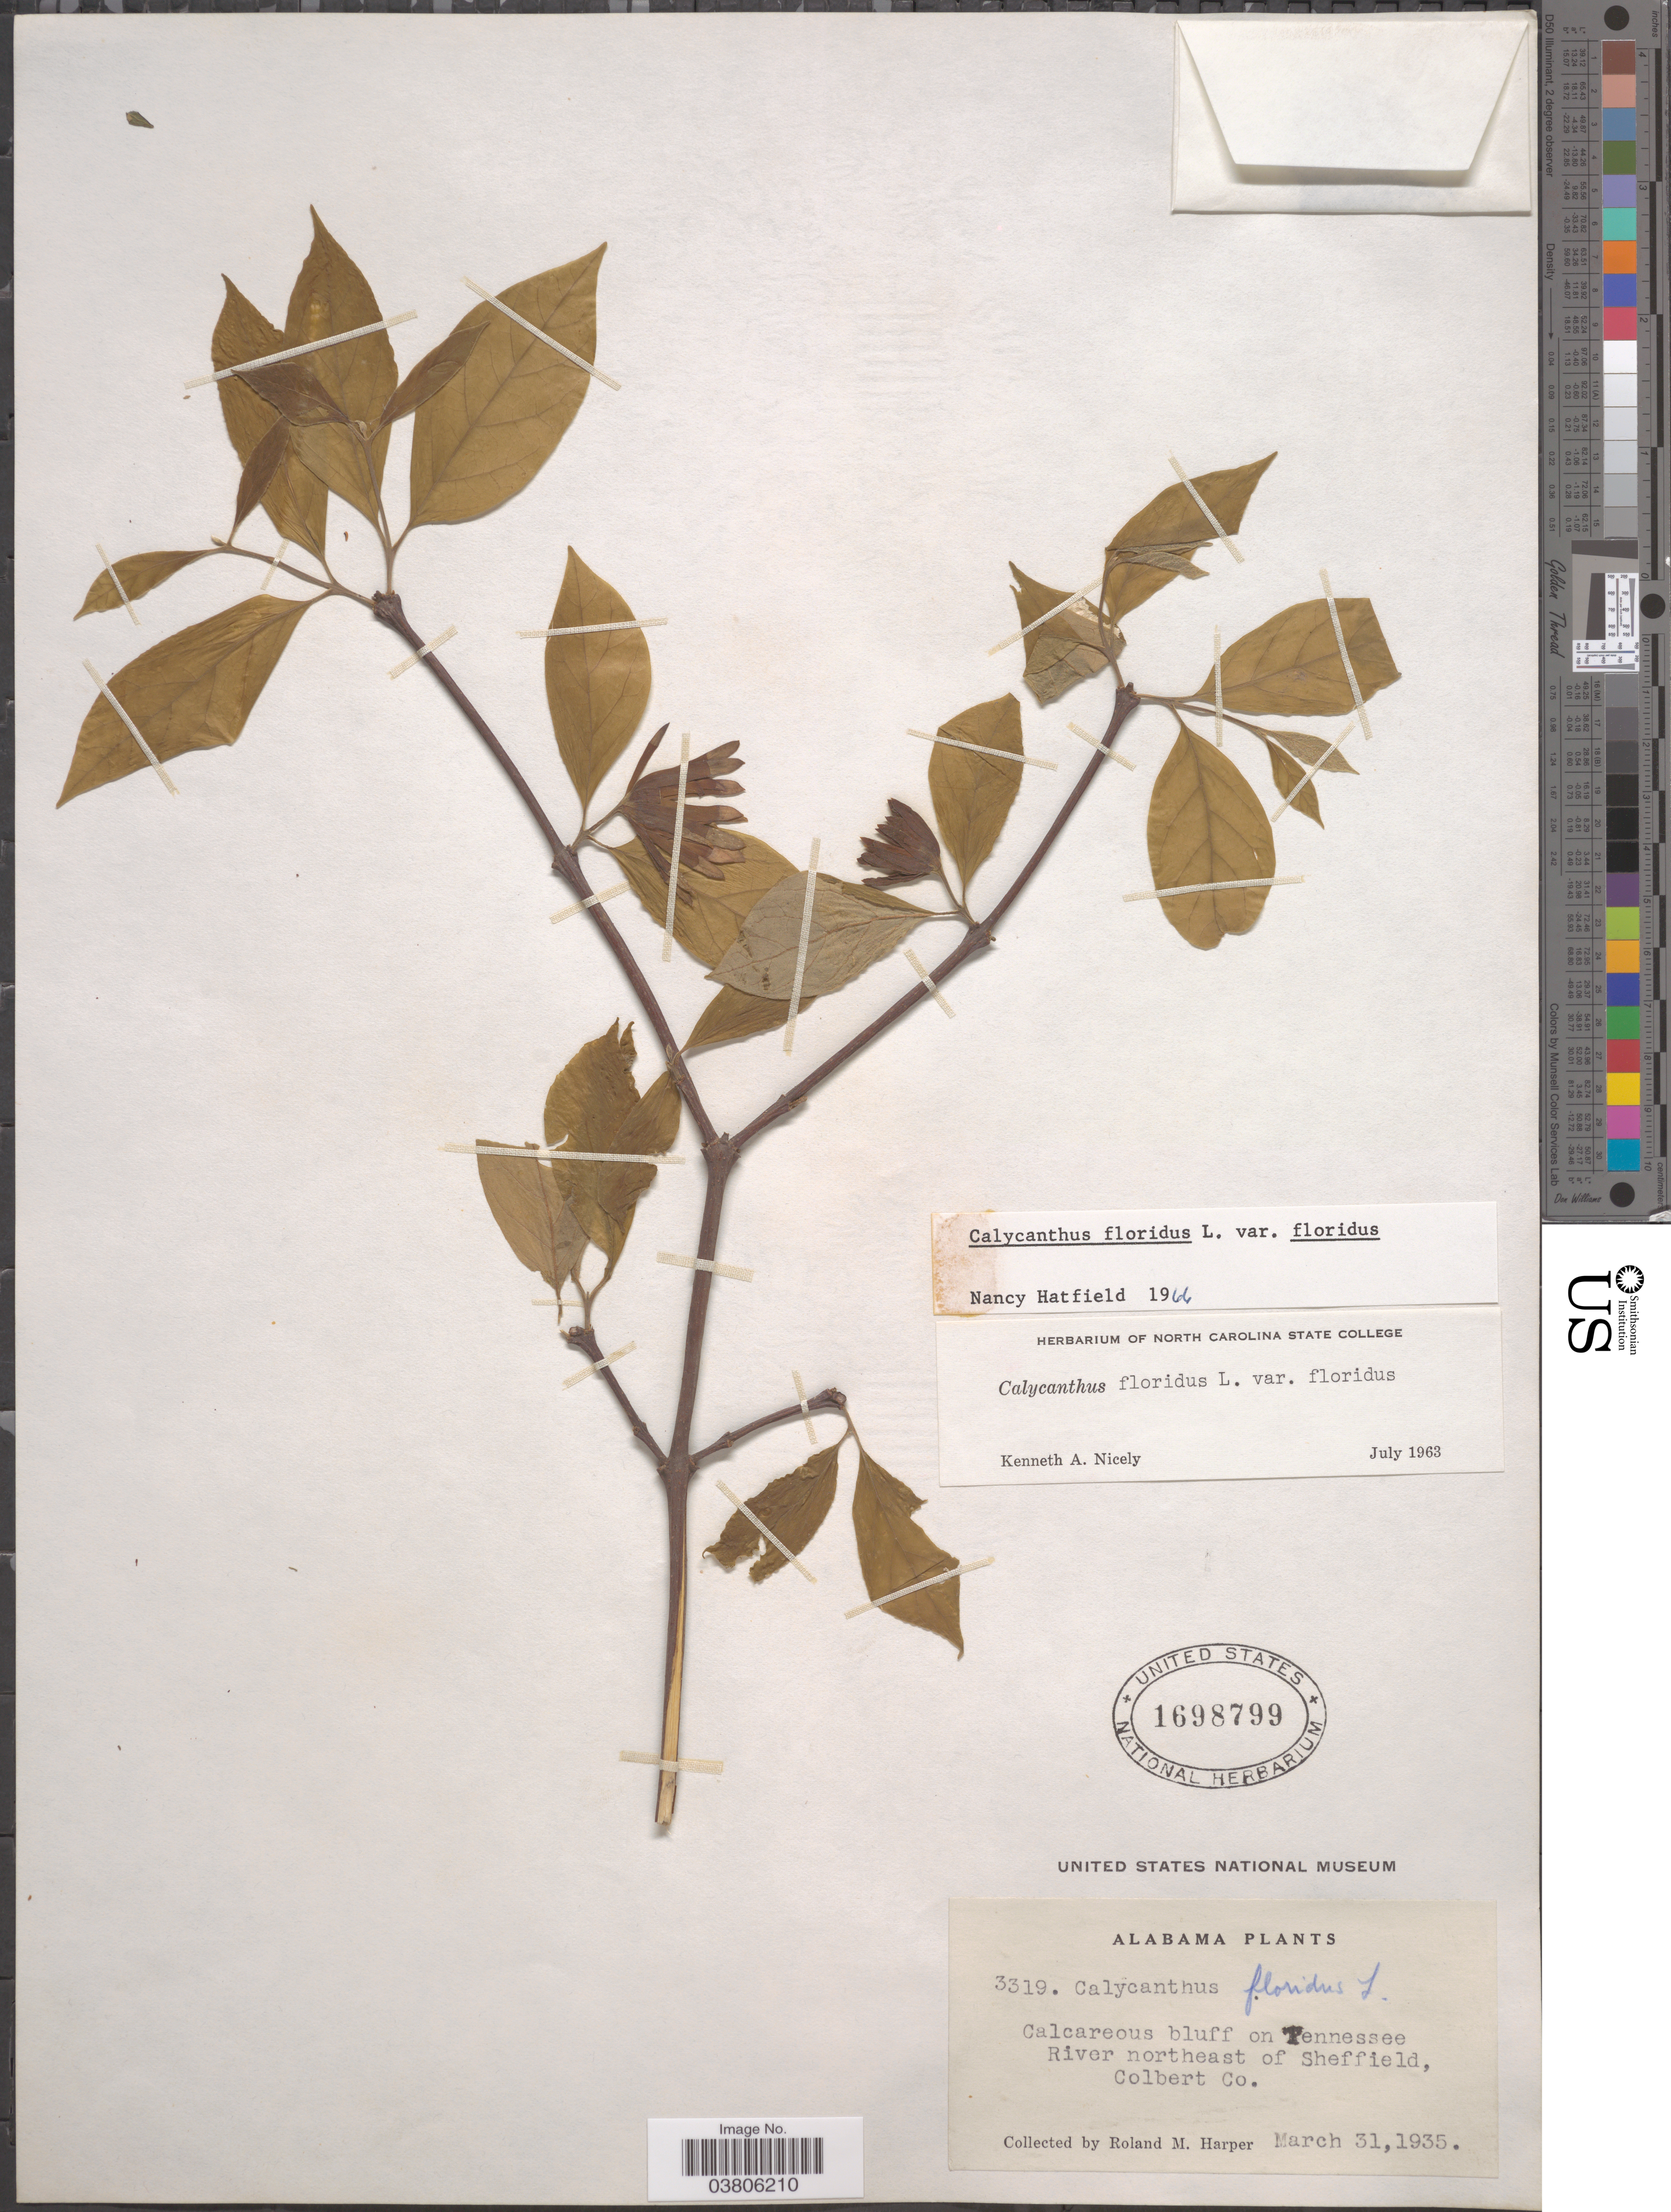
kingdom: Plantae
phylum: Tracheophyta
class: Magnoliopsida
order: Laurales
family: Calycanthaceae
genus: Calycanthus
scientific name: Calycanthus floridus var. floridus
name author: L.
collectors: R. M. Harper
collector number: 3319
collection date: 1935-03-31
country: United States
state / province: Alabama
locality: River northeast of Sheffield, Colbert Co.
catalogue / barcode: US 1698799